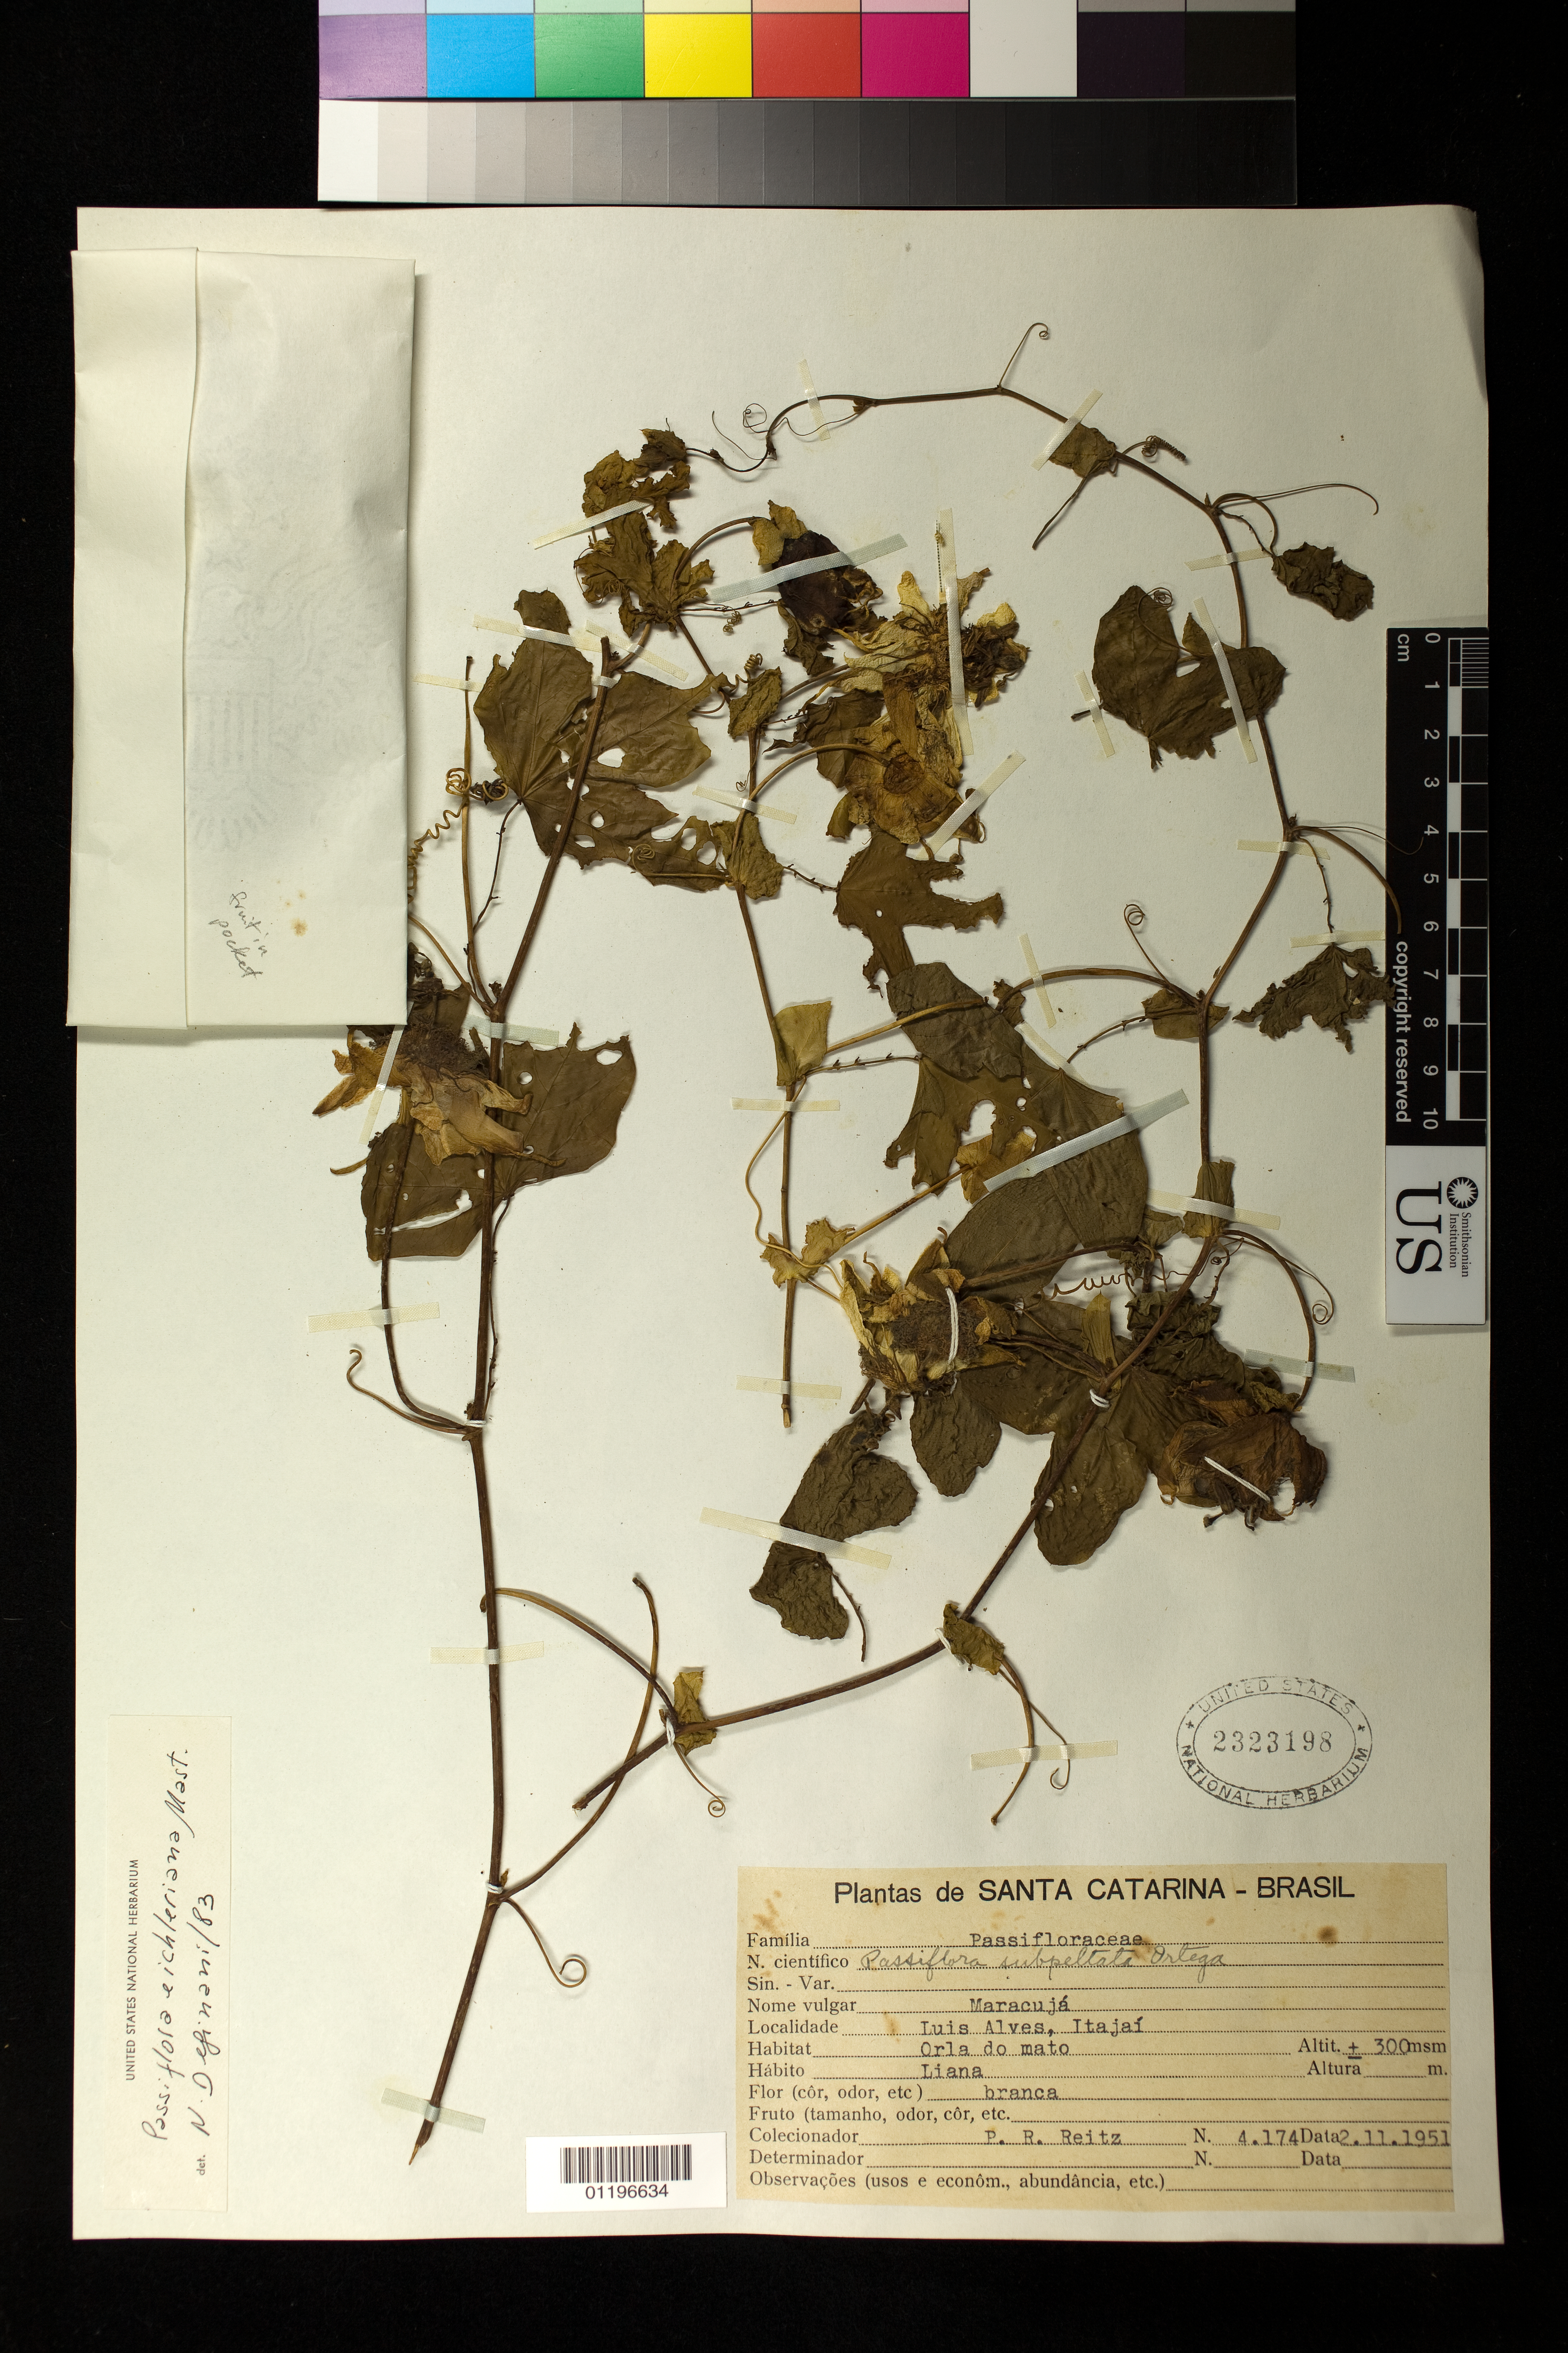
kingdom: Plantae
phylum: Tracheophyta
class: Magnoliopsida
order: Malpighiales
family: Passifloraceae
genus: Passiflora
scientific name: Passiflora eichleriana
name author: Mast.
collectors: R. Reitz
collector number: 4174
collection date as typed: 11 Feb 1951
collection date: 1951-02-11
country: Brazil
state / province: Santa Catarina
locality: Luis Alves, Itajai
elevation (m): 300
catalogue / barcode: US 2323198